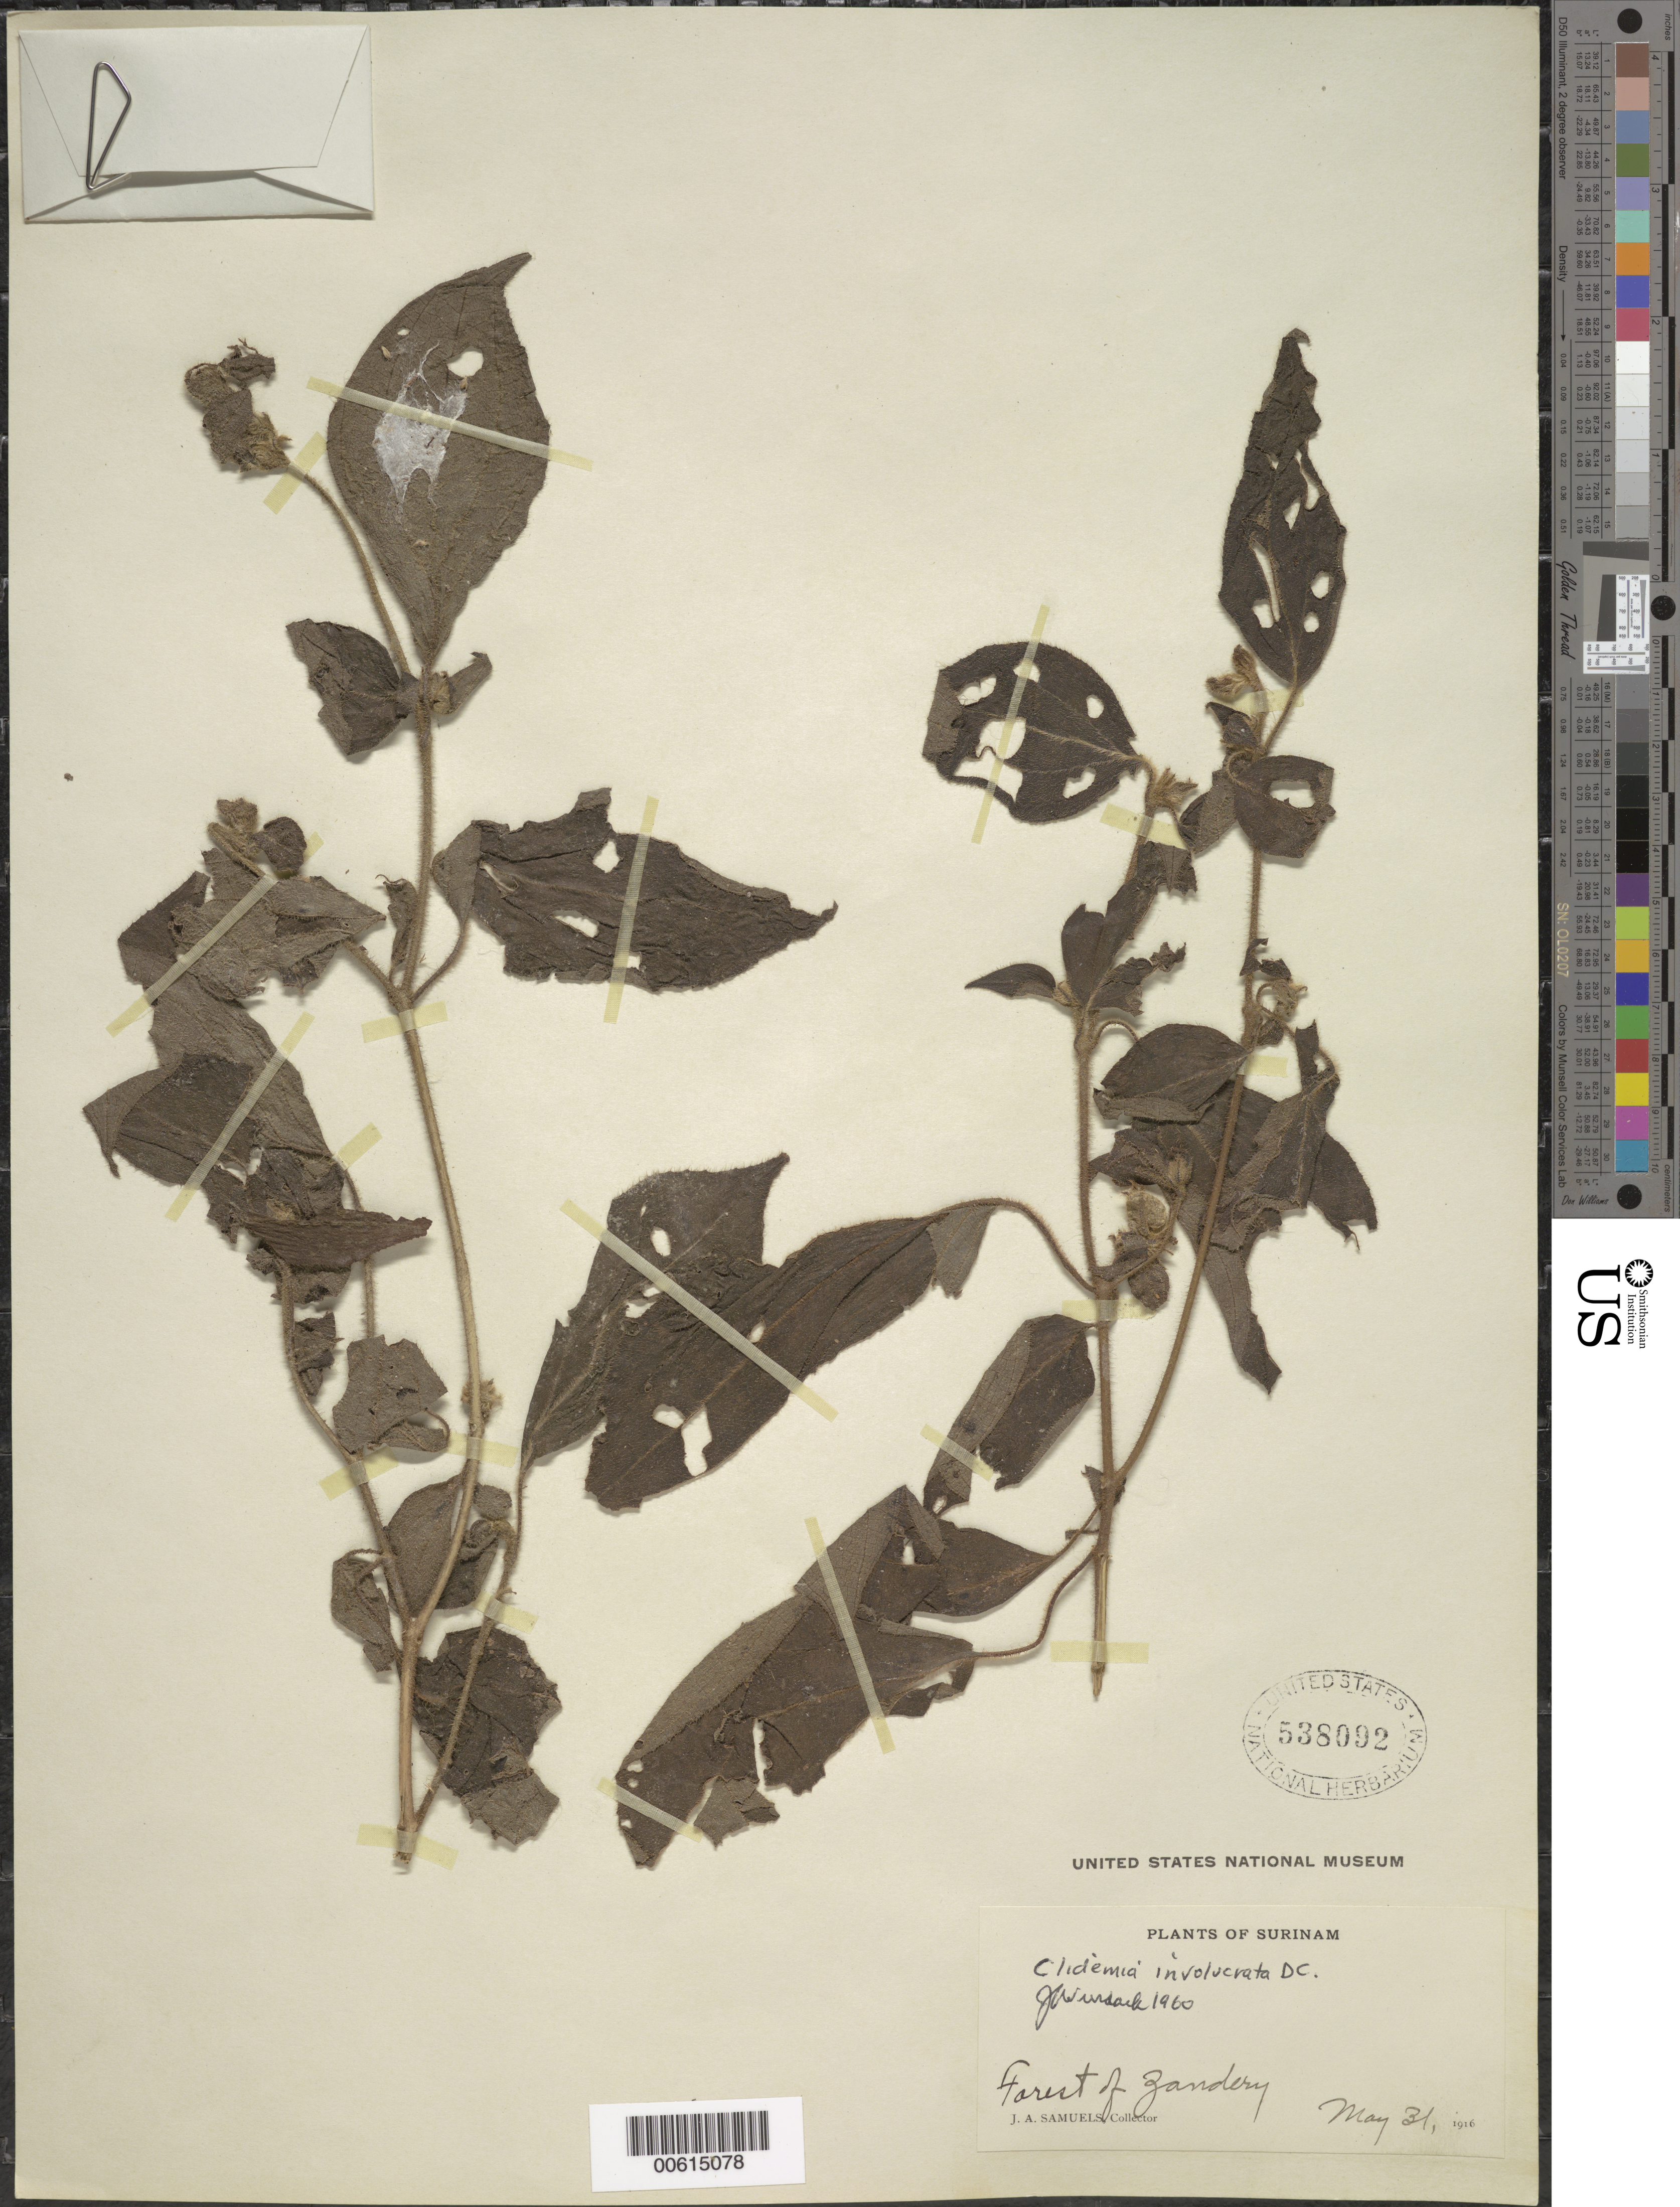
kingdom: Plantae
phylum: Tracheophyta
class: Magnoliopsida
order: Myrtales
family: Melastomataceae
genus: Clidemia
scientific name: Clidemia involucrata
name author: DC.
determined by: Wurdack, John J., (US), US (UNITED STATES)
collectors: J. A. Samuels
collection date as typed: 31-May-16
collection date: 1916-05-31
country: Suriname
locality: Zanderij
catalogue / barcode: US 538092